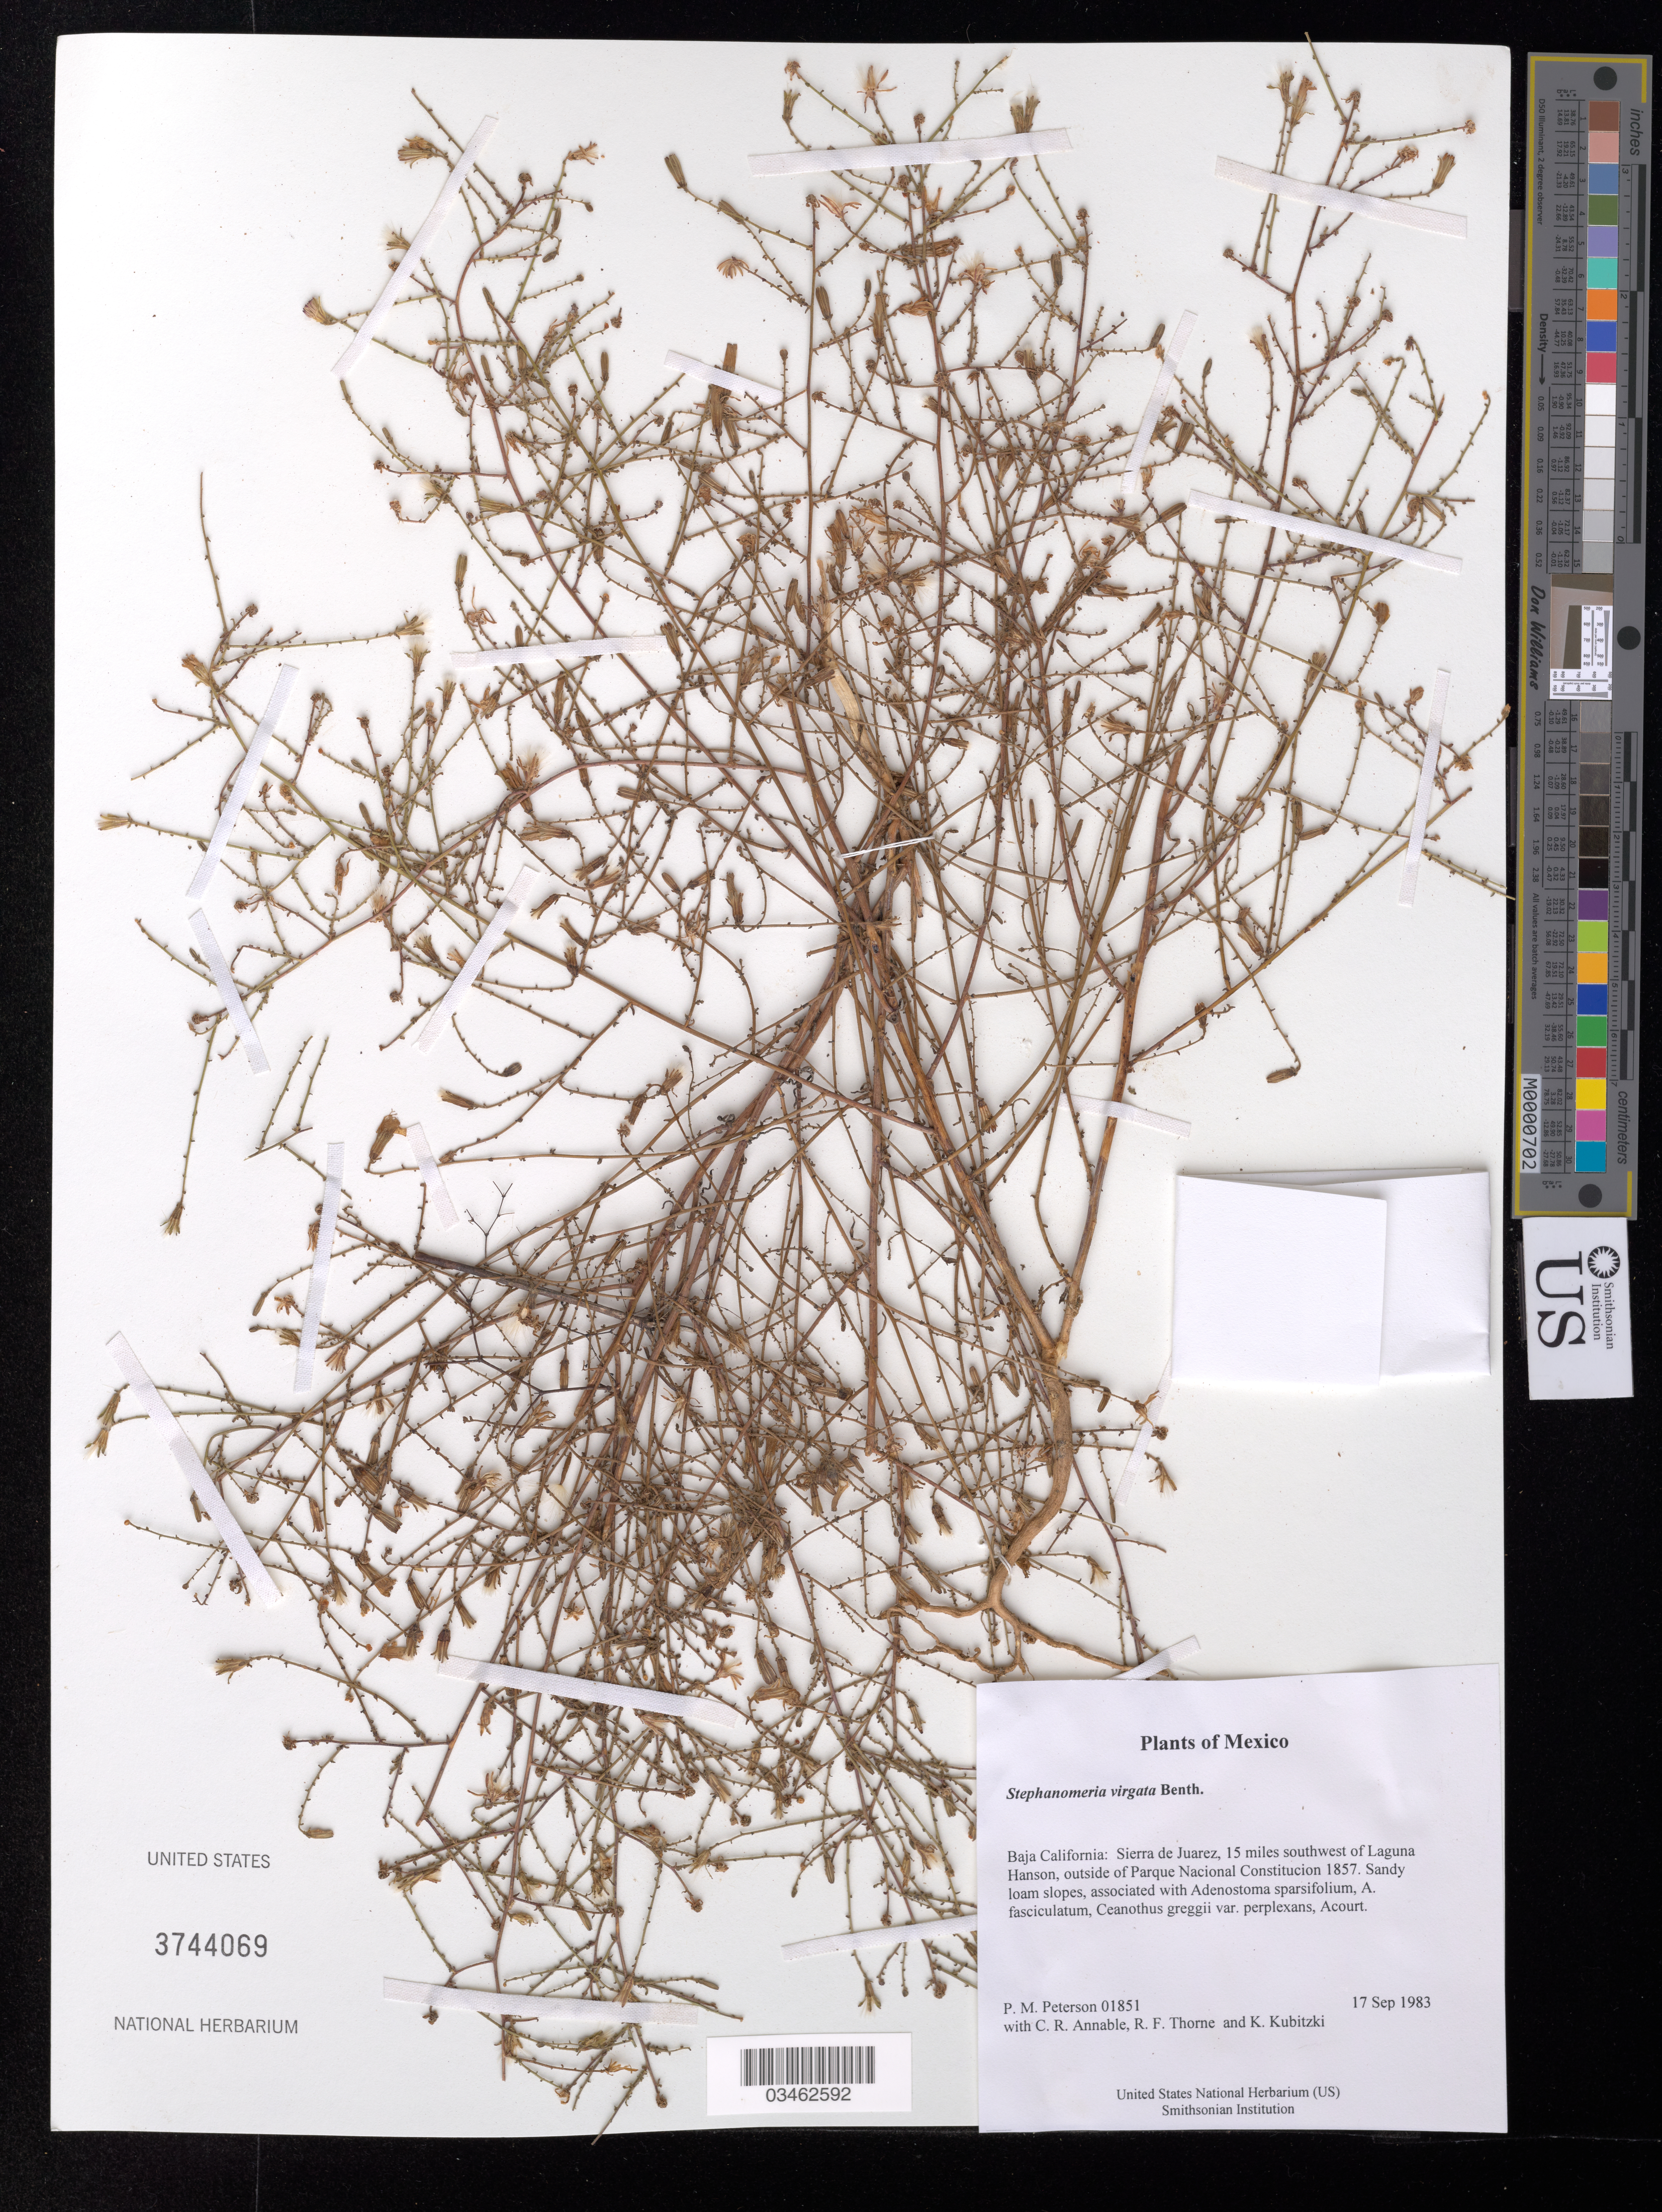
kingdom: Plantae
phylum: Tracheophyta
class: Magnoliopsida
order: Asterales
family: Asteraceae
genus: Stephanomeria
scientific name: Stephanomeria virgata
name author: Benth.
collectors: P. M. Peterson, C. R. Annable, R. F. Thorne & K. Kubitzki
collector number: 01851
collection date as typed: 17 Sep 1983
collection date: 1983-09-17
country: Mexico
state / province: Baja California Norte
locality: Sierra de Juarez, 15 miles southwest of Laguna Hanson, outside of Parque Nacional Constitucion 1857.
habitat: Sandy loam slopes, associated with Adenostoma sparsifolium, A. fasciculatum, Ceanothus greggii var. perplexans, Acourt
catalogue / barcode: US 3744069